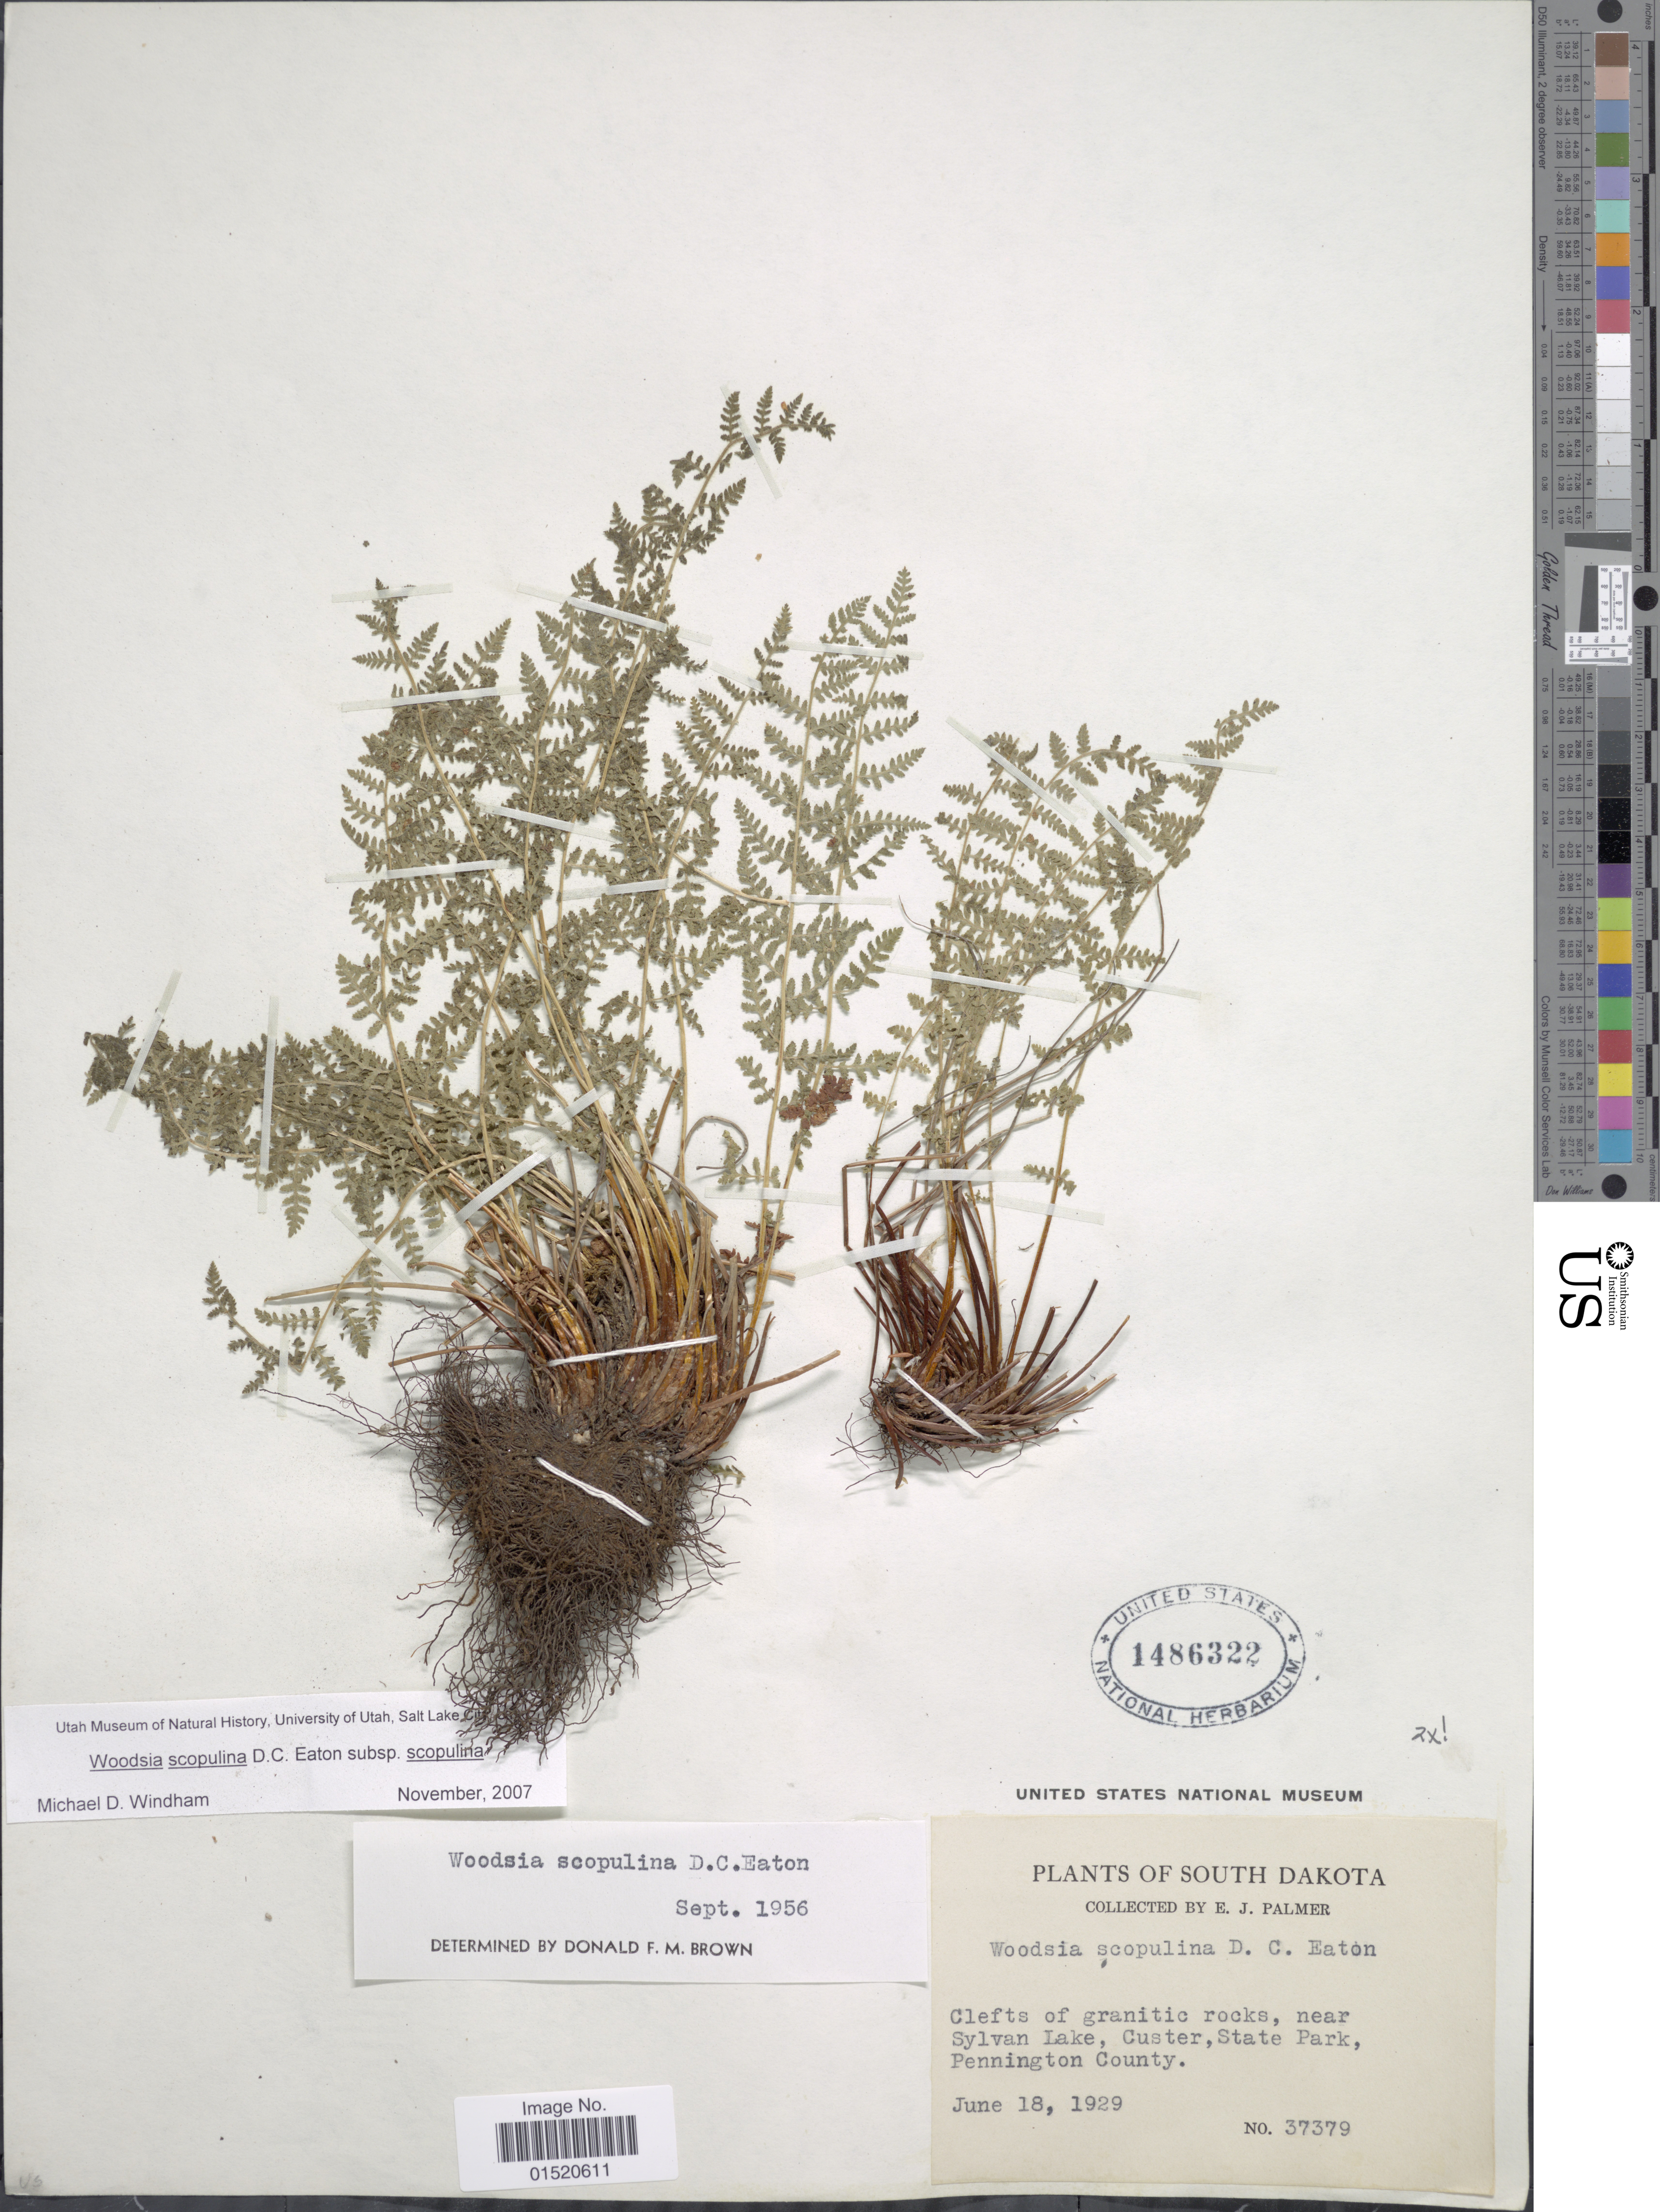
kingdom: Plantae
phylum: Tracheophyta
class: Polypodiopsida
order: Polypodiales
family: Woodsiaceae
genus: Woodsia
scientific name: Woodsia scopulina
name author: D.C. Eaton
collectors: E. J. Palmer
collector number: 37379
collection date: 1929-06-18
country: United States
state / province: South Dakota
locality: Clefts of granitic rocks, near Sylvan Lake, Custer, State Park, Pennington County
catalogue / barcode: US 1486322